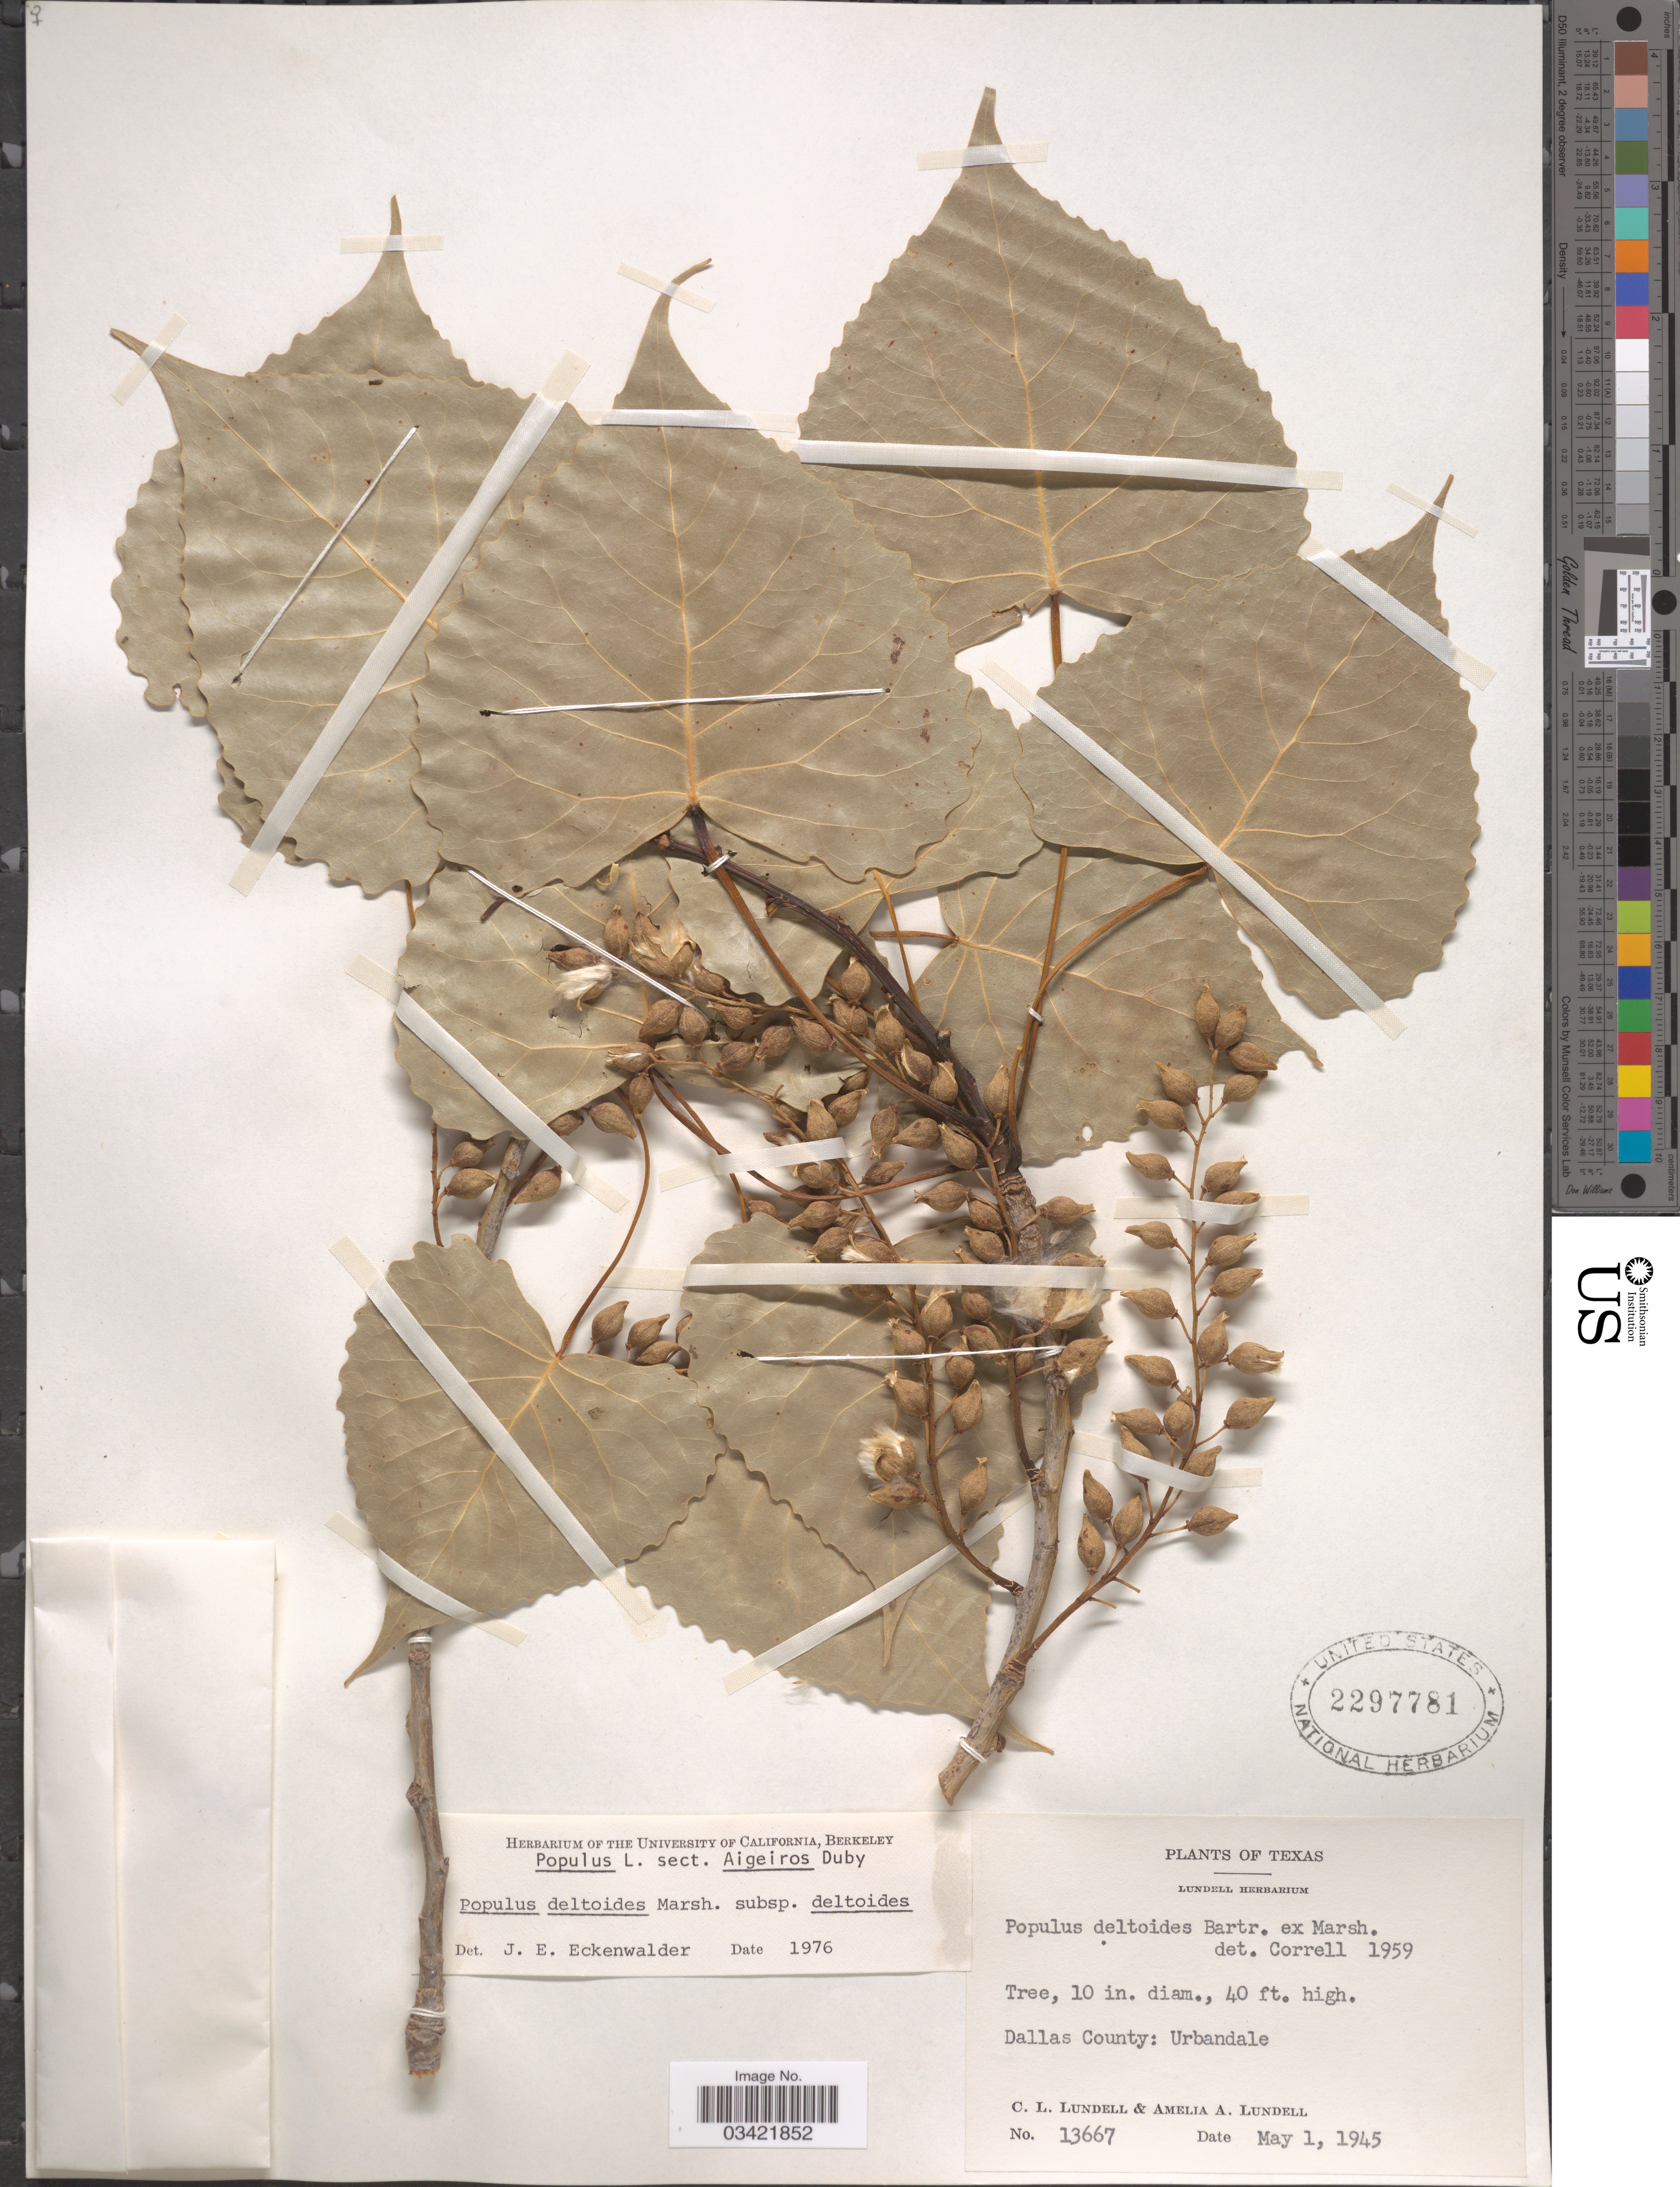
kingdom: Plantae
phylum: Tracheophyta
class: Magnoliopsida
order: Malpighiales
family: Salicaceae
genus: Populus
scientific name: Populus deltoides subsp. deltoides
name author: W. Bartram ex Marshall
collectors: C. L. Lundell & A. A. Lundell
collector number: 13667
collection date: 1945-05-01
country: United States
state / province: Texas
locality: Dallas County: Urbandale.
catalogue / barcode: US 2297781